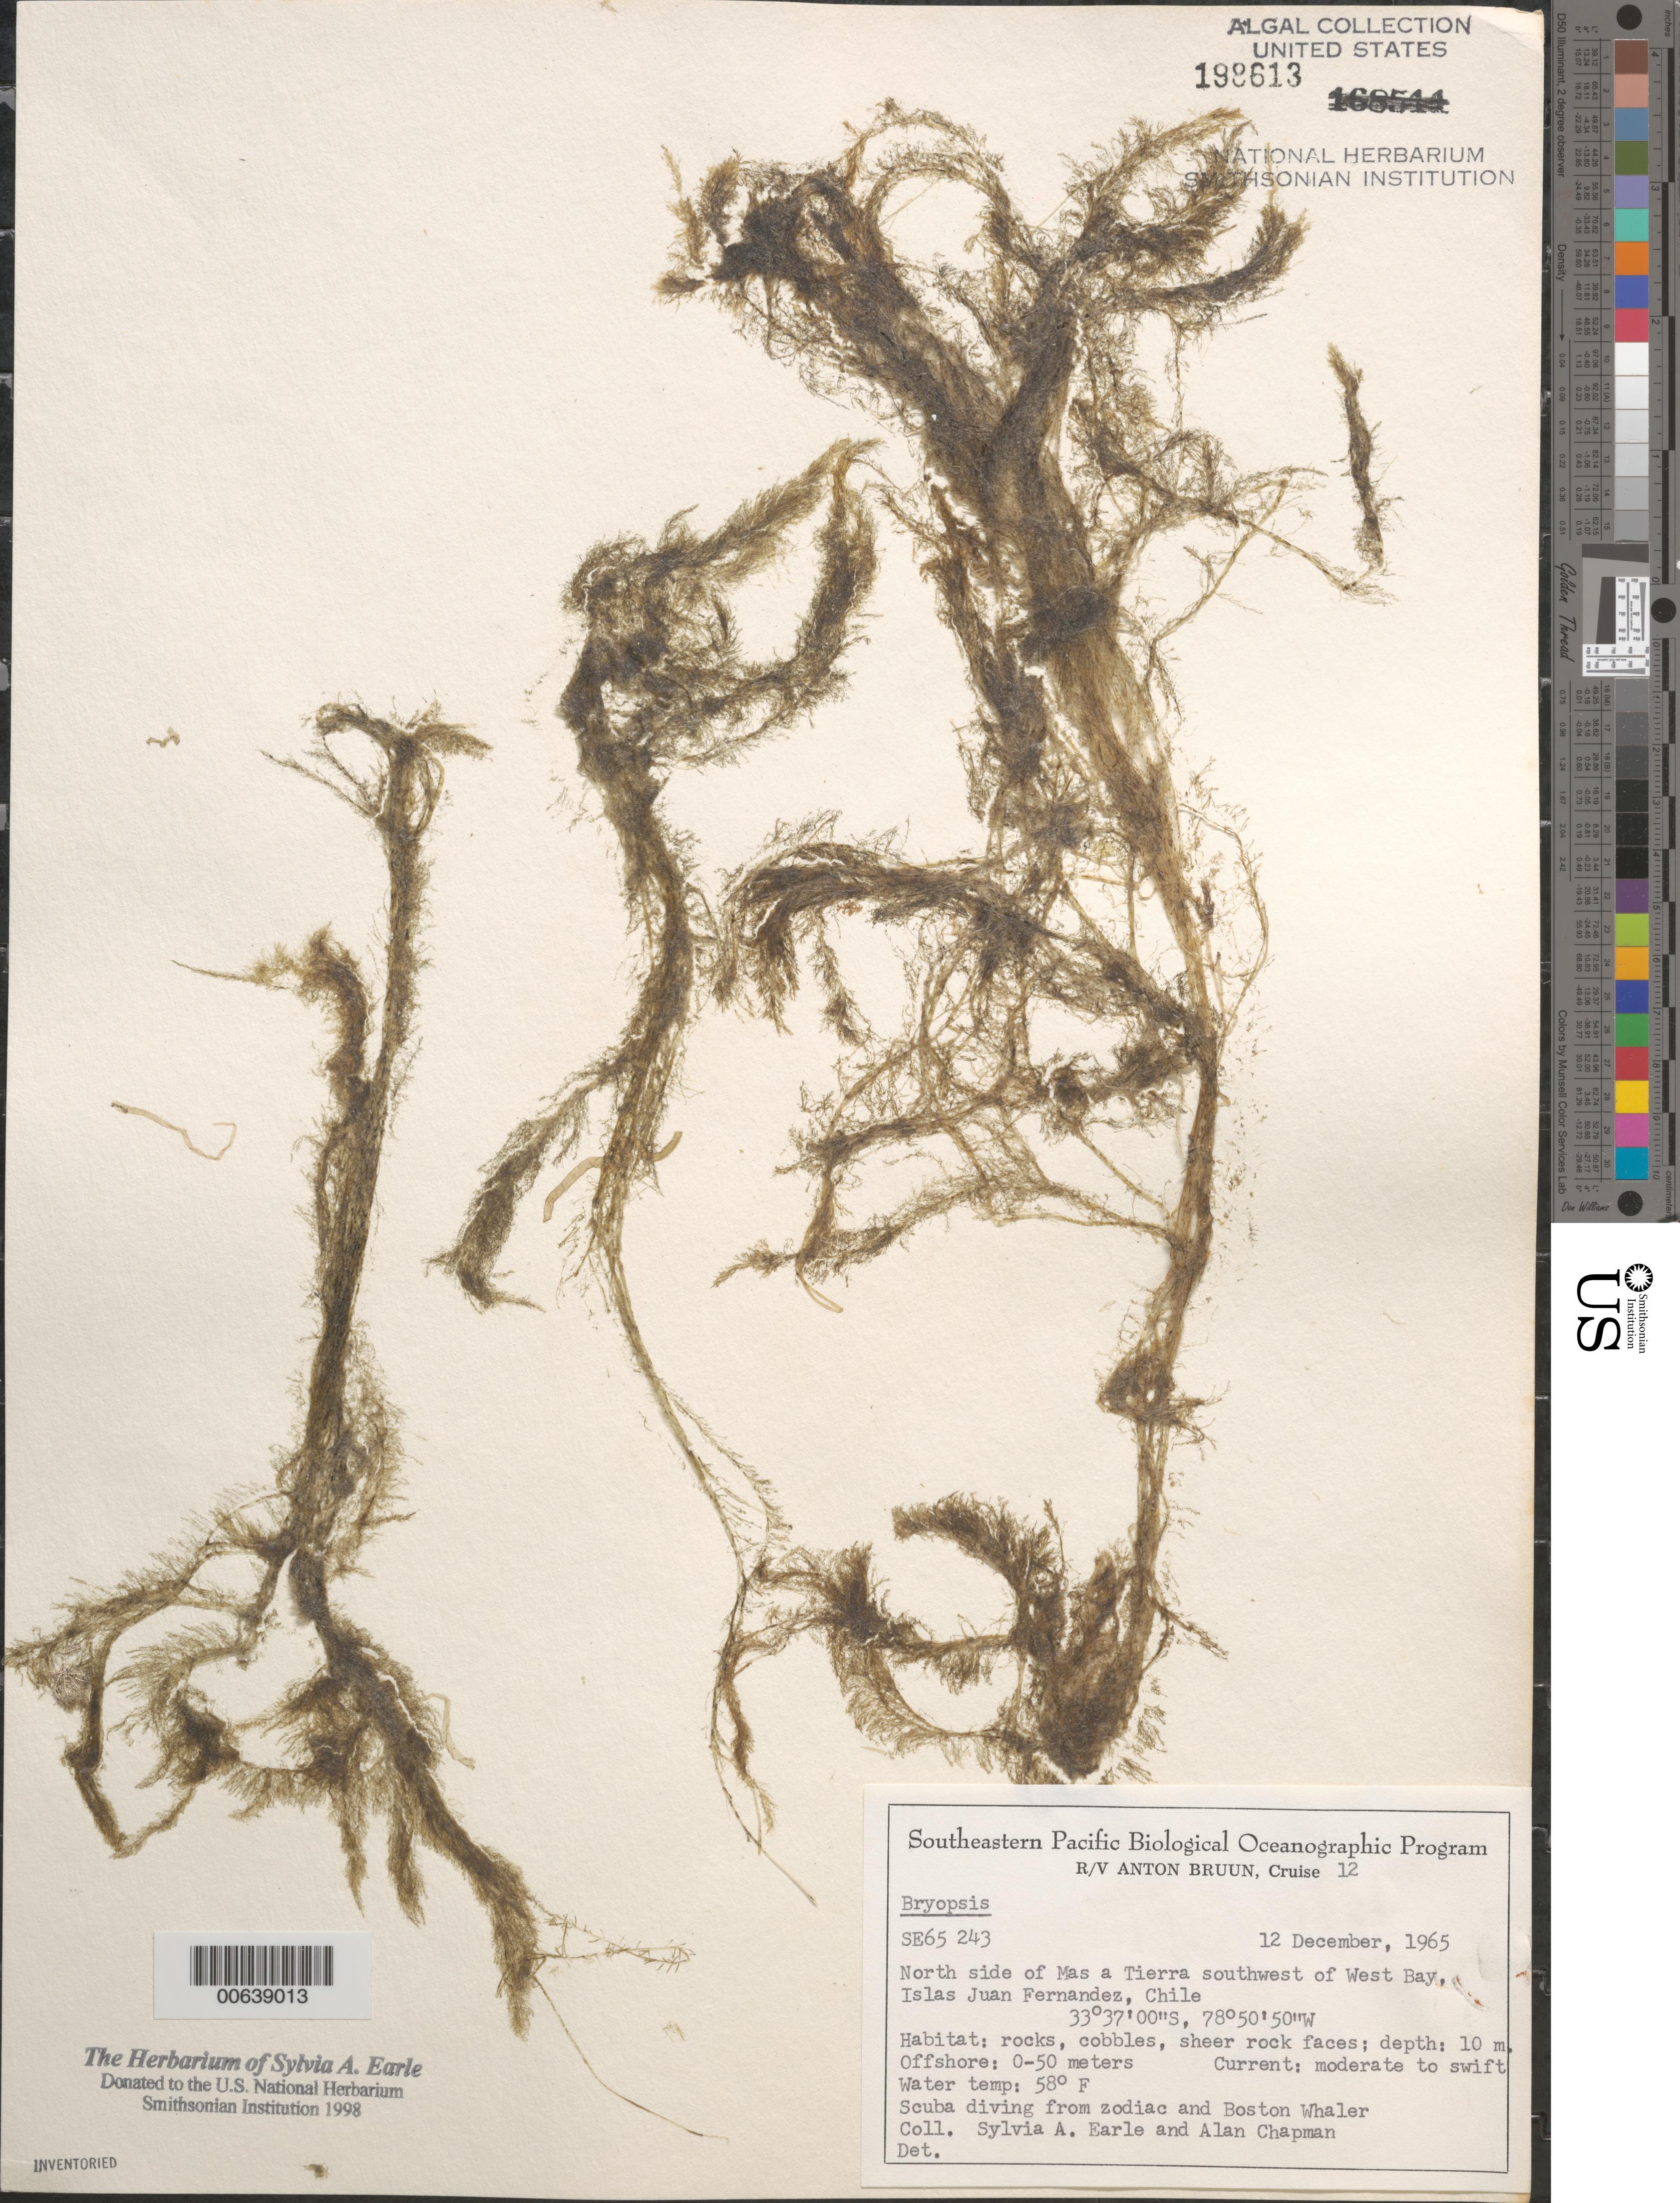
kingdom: Plantae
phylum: Chlorophyta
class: Ulvophyceae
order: Bryopsidales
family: Bryopsidaceae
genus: Bryopsis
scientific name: Bryopsis sp.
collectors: S. A. Earle & A. Chapman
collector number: SE 65243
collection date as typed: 12 Dec 1965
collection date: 1965-12-12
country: Chile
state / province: Valparaíso (V)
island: Isla Más a Tierra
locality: Southwest of West Bay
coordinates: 33 37' 00" S, 78 50' 50" W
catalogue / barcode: US 198613